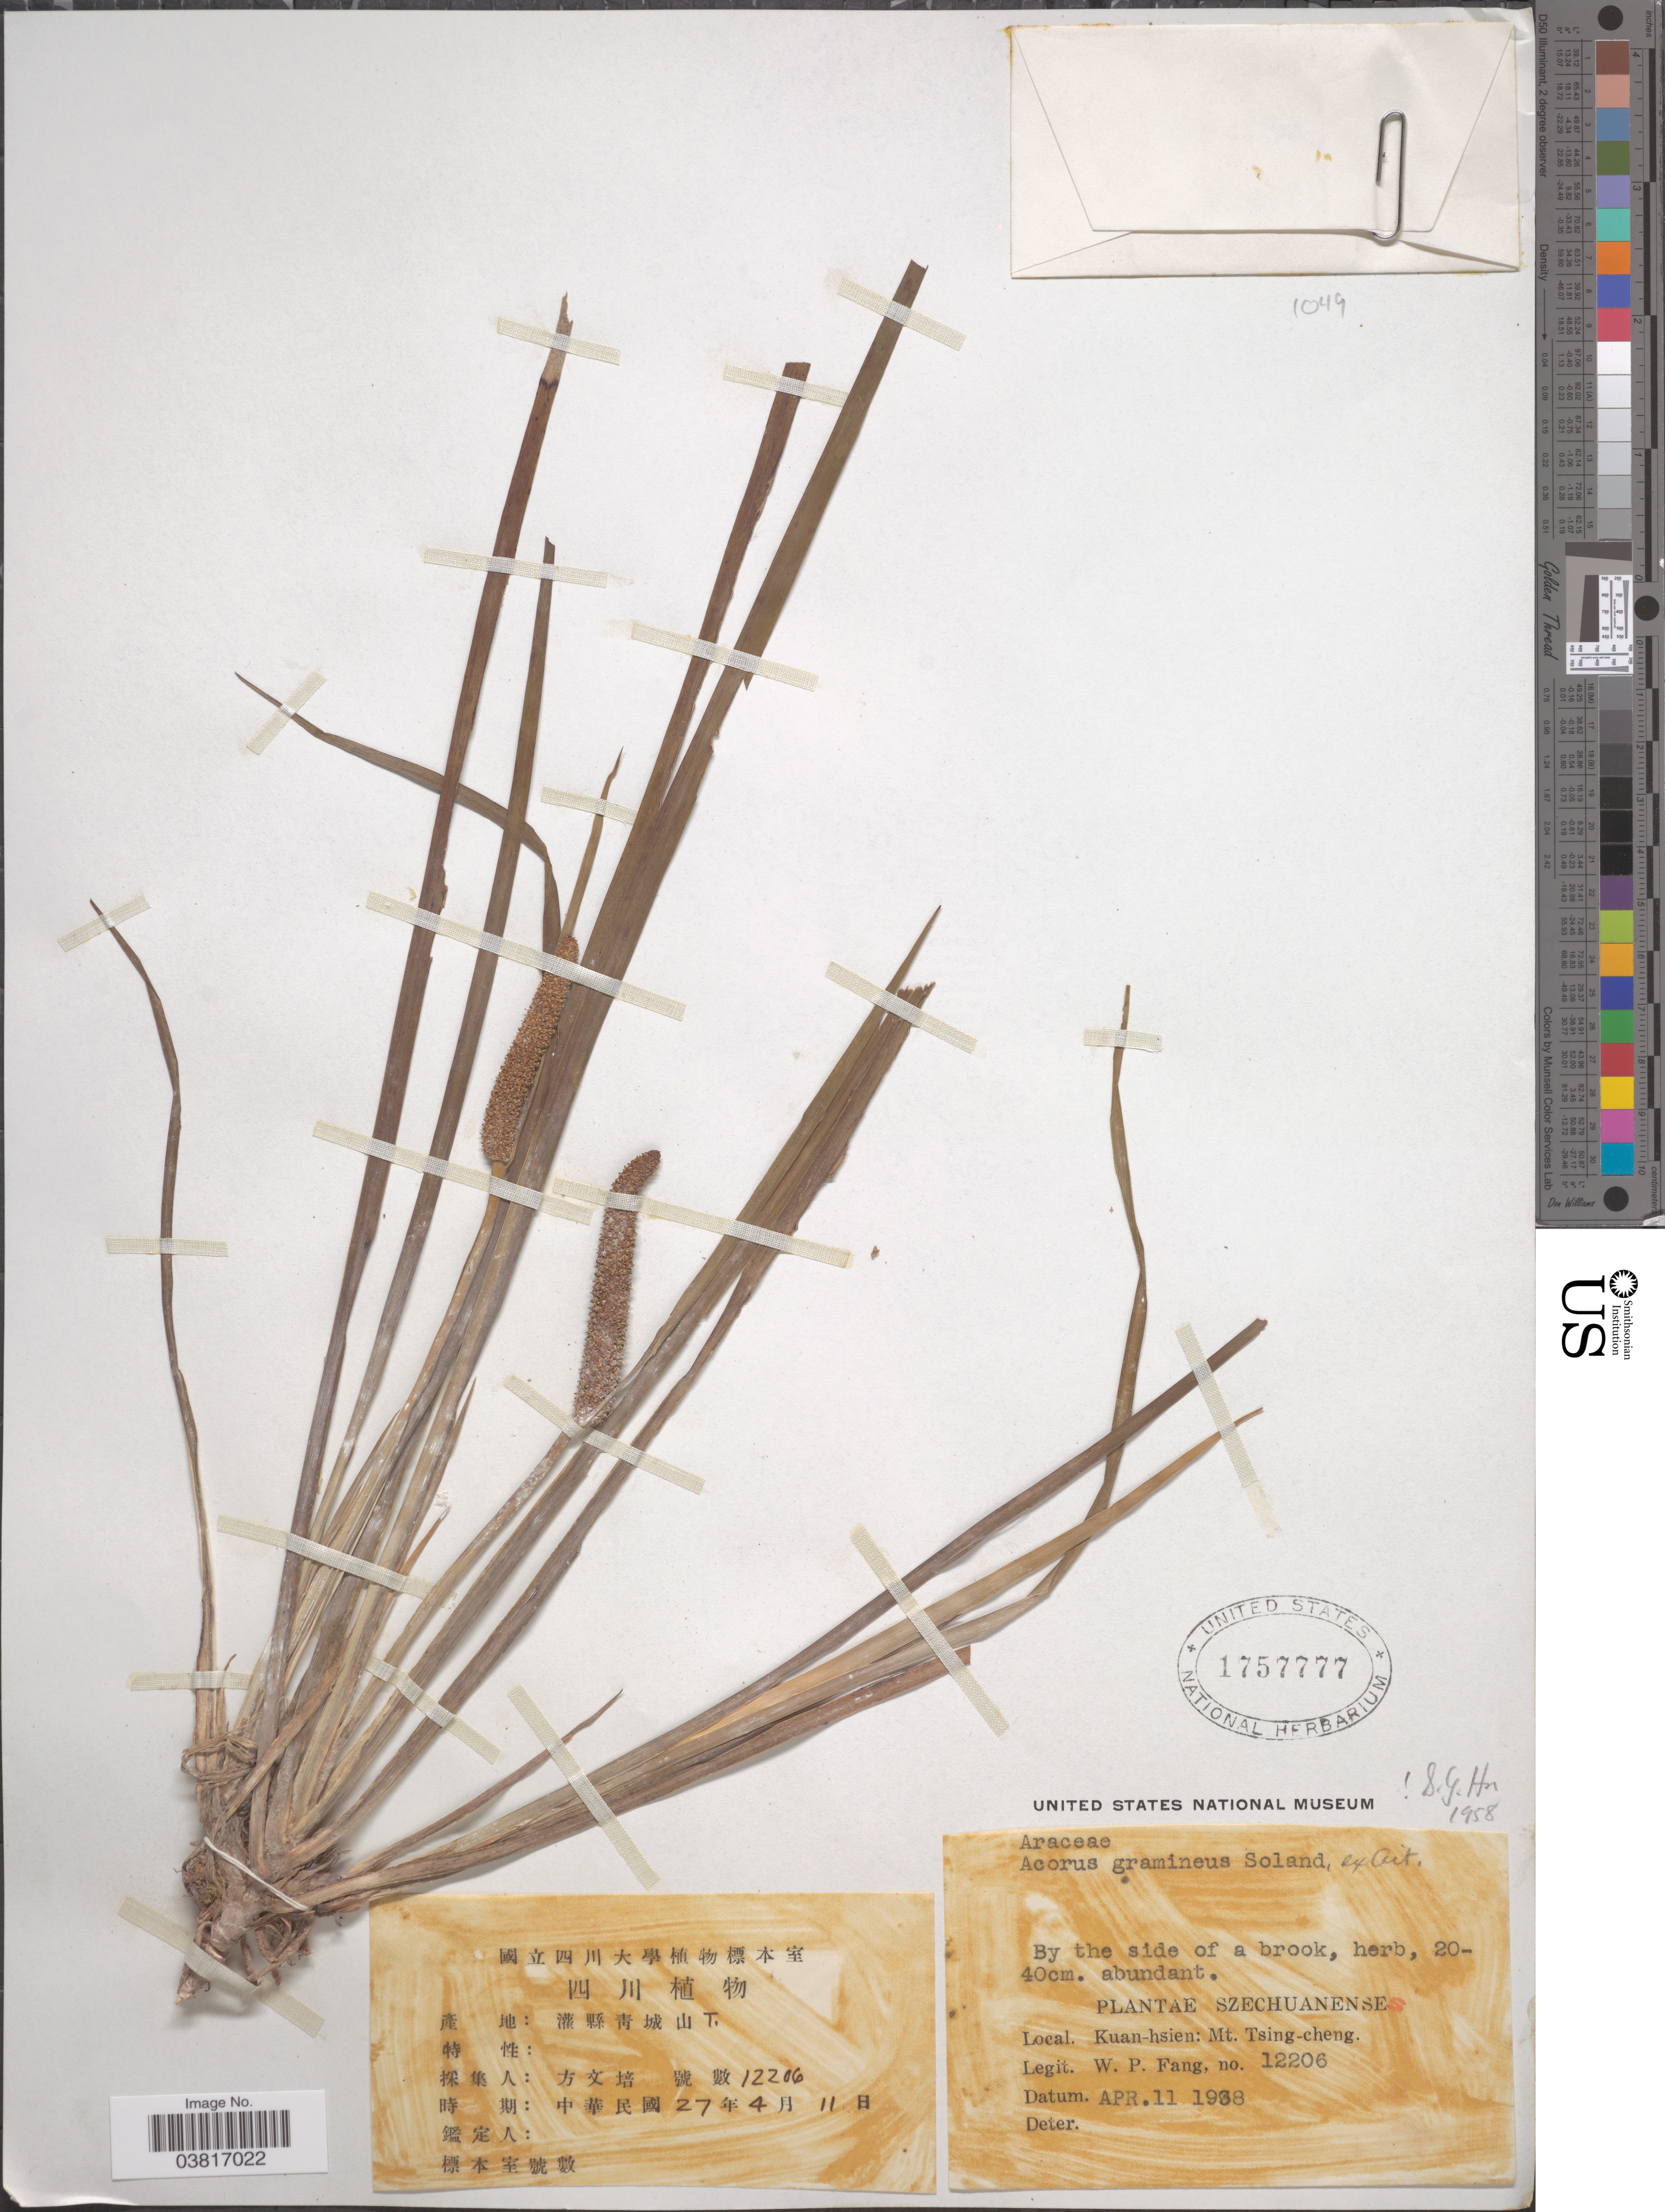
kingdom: Plantae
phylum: Tracheophyta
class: Liliopsida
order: Acorales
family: Acoraceae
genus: Acorus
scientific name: Acorus gramineus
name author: Sol. ex Aiton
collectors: W. P. Fang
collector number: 12206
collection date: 1938-04-11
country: China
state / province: Sichuan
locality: Szechuanense. Kuan-hsien: Mt. Tsing-cheng.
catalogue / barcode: US 1757777